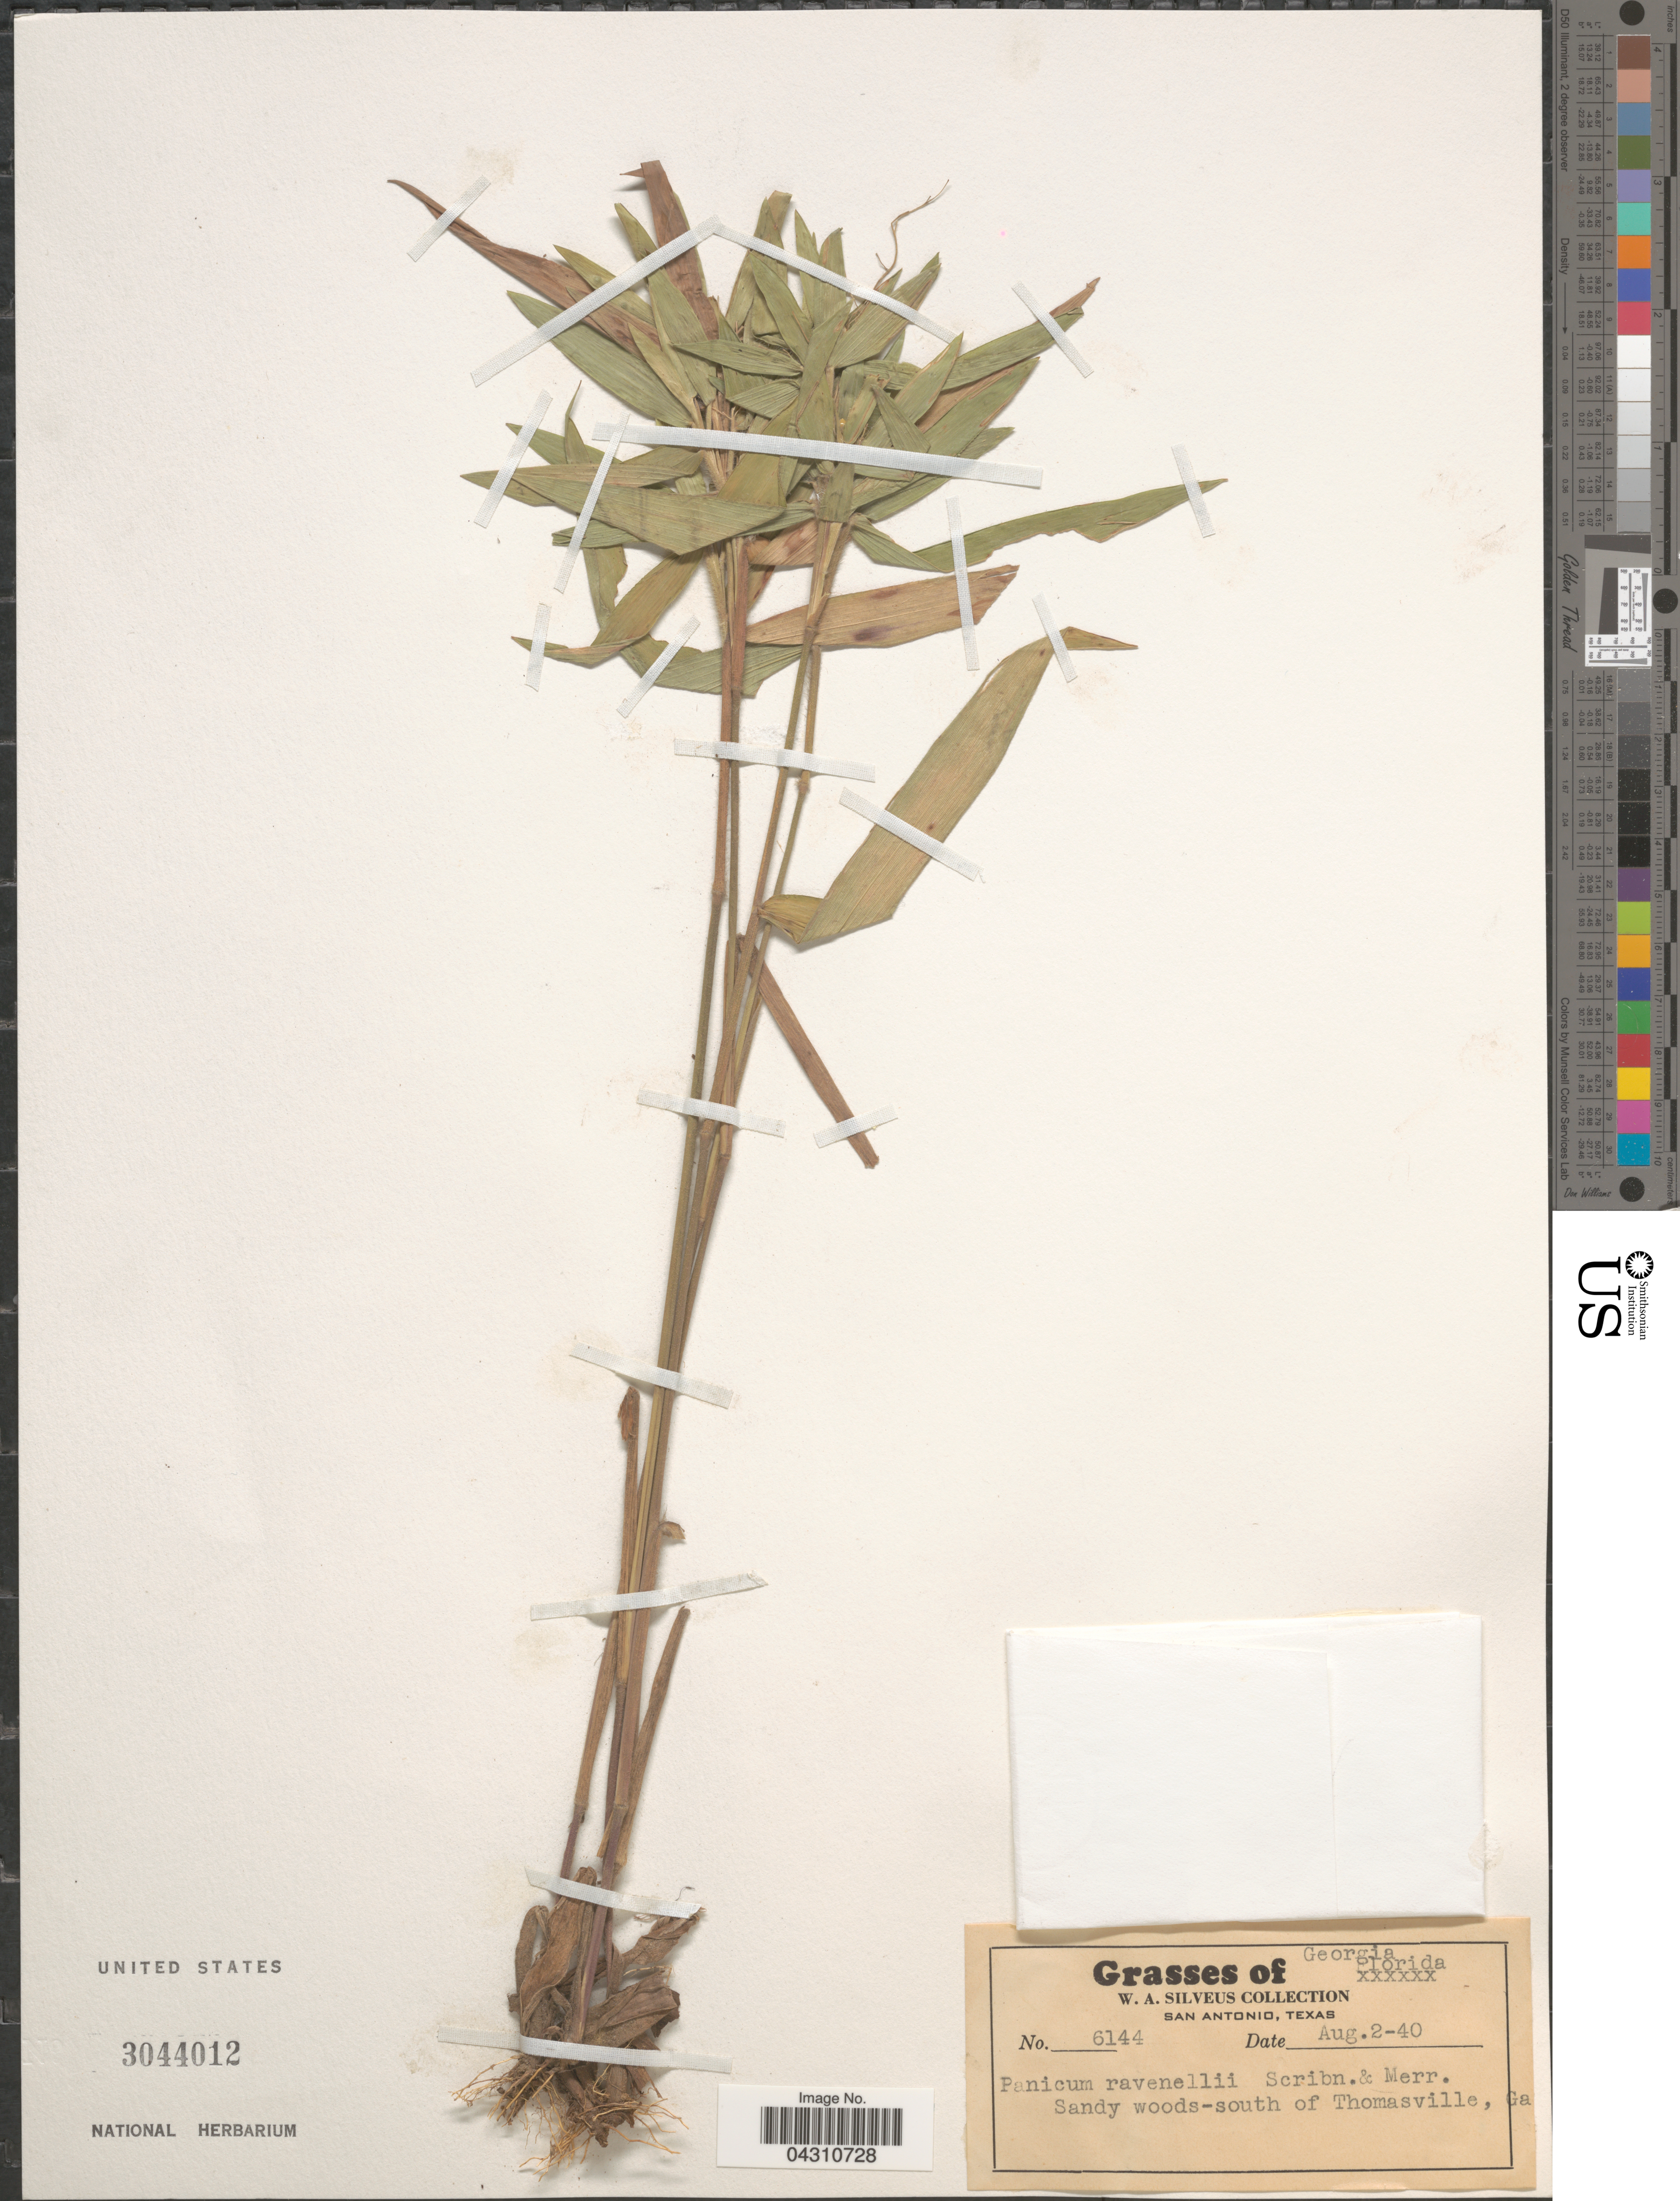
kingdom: Plantae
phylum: Tracheophyta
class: Liliopsida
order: Poales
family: Poaceae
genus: Dichanthelium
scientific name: Dichanthelium ravenelii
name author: (Scribn. & Merr.) Gould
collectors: W. Silveus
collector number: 6144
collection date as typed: Transcribed d/m/y: 2/8/40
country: United States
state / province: Georgia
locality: Sandy woods-south of Thomasville.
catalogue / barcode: US 3044012